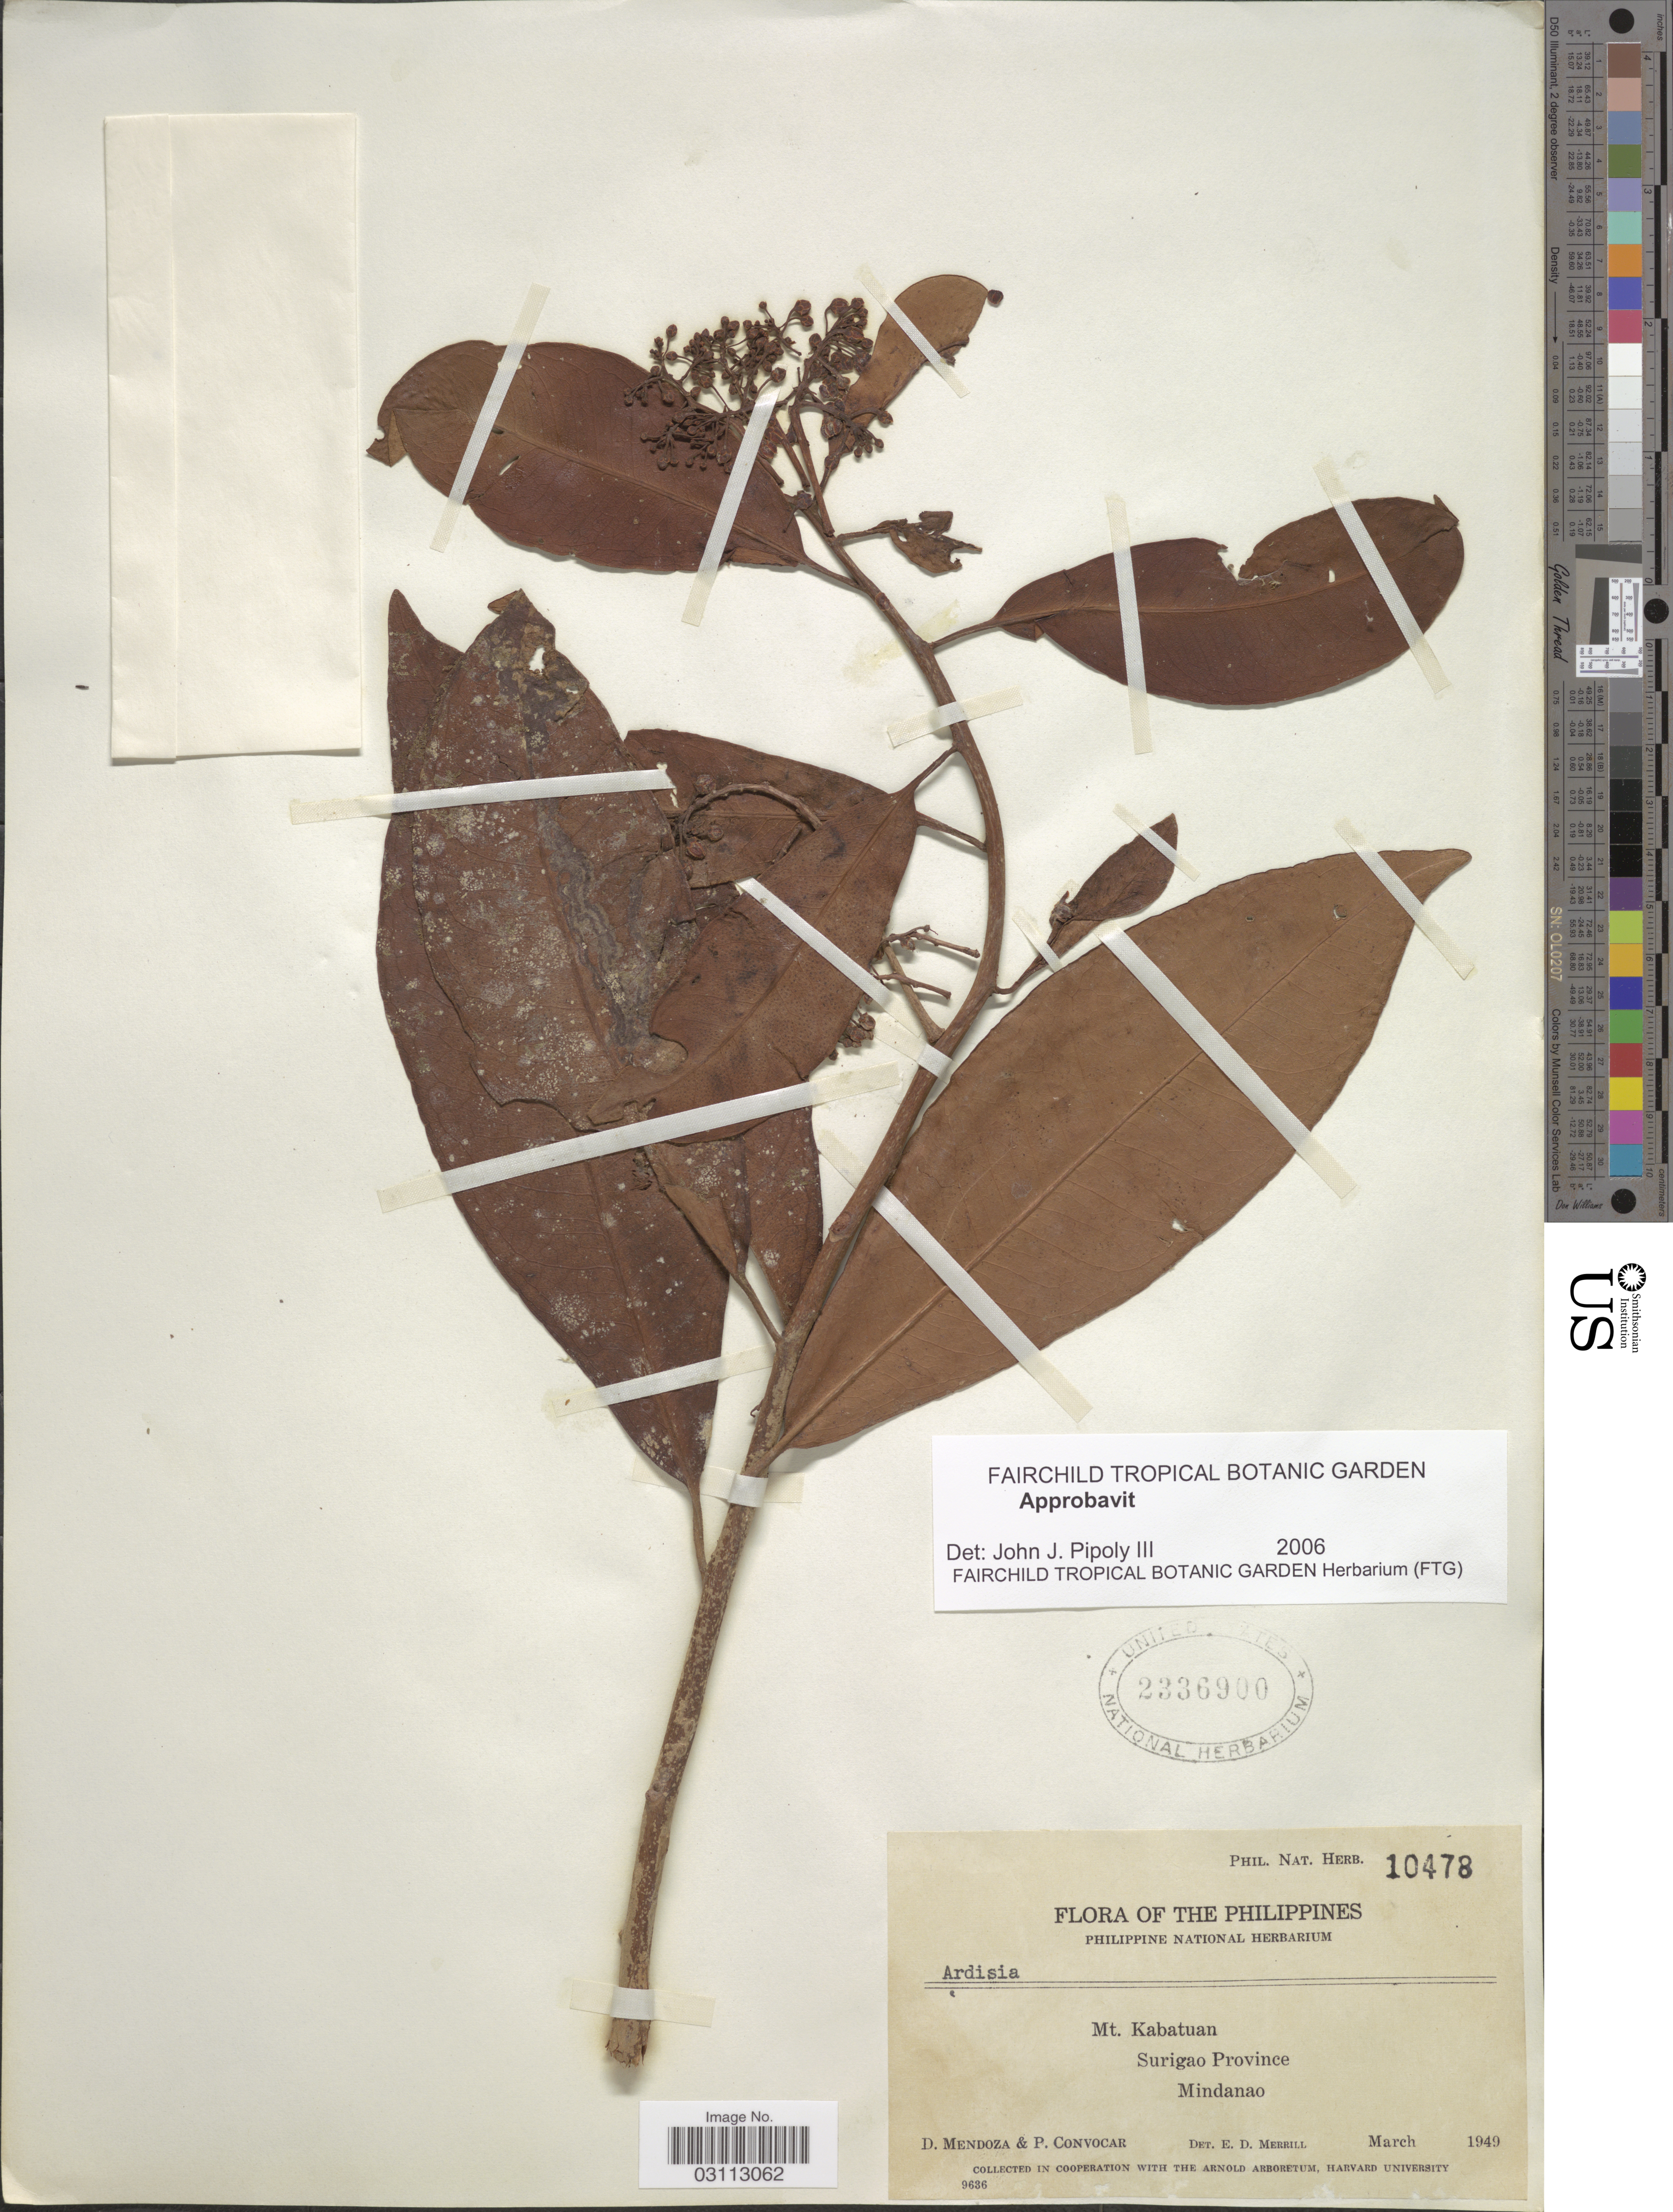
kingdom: Plantae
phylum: Tracheophyta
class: Magnoliopsida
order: Ericales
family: Primulaceae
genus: Ardisia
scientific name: Ardisia sp.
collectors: D. Mendoza & P. Convocar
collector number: Phil. Nat. Herb. 10478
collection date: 1949-03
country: Philippines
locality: Mt. Kabatuan. Surigao Province. Mindanao.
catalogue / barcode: US 2336900